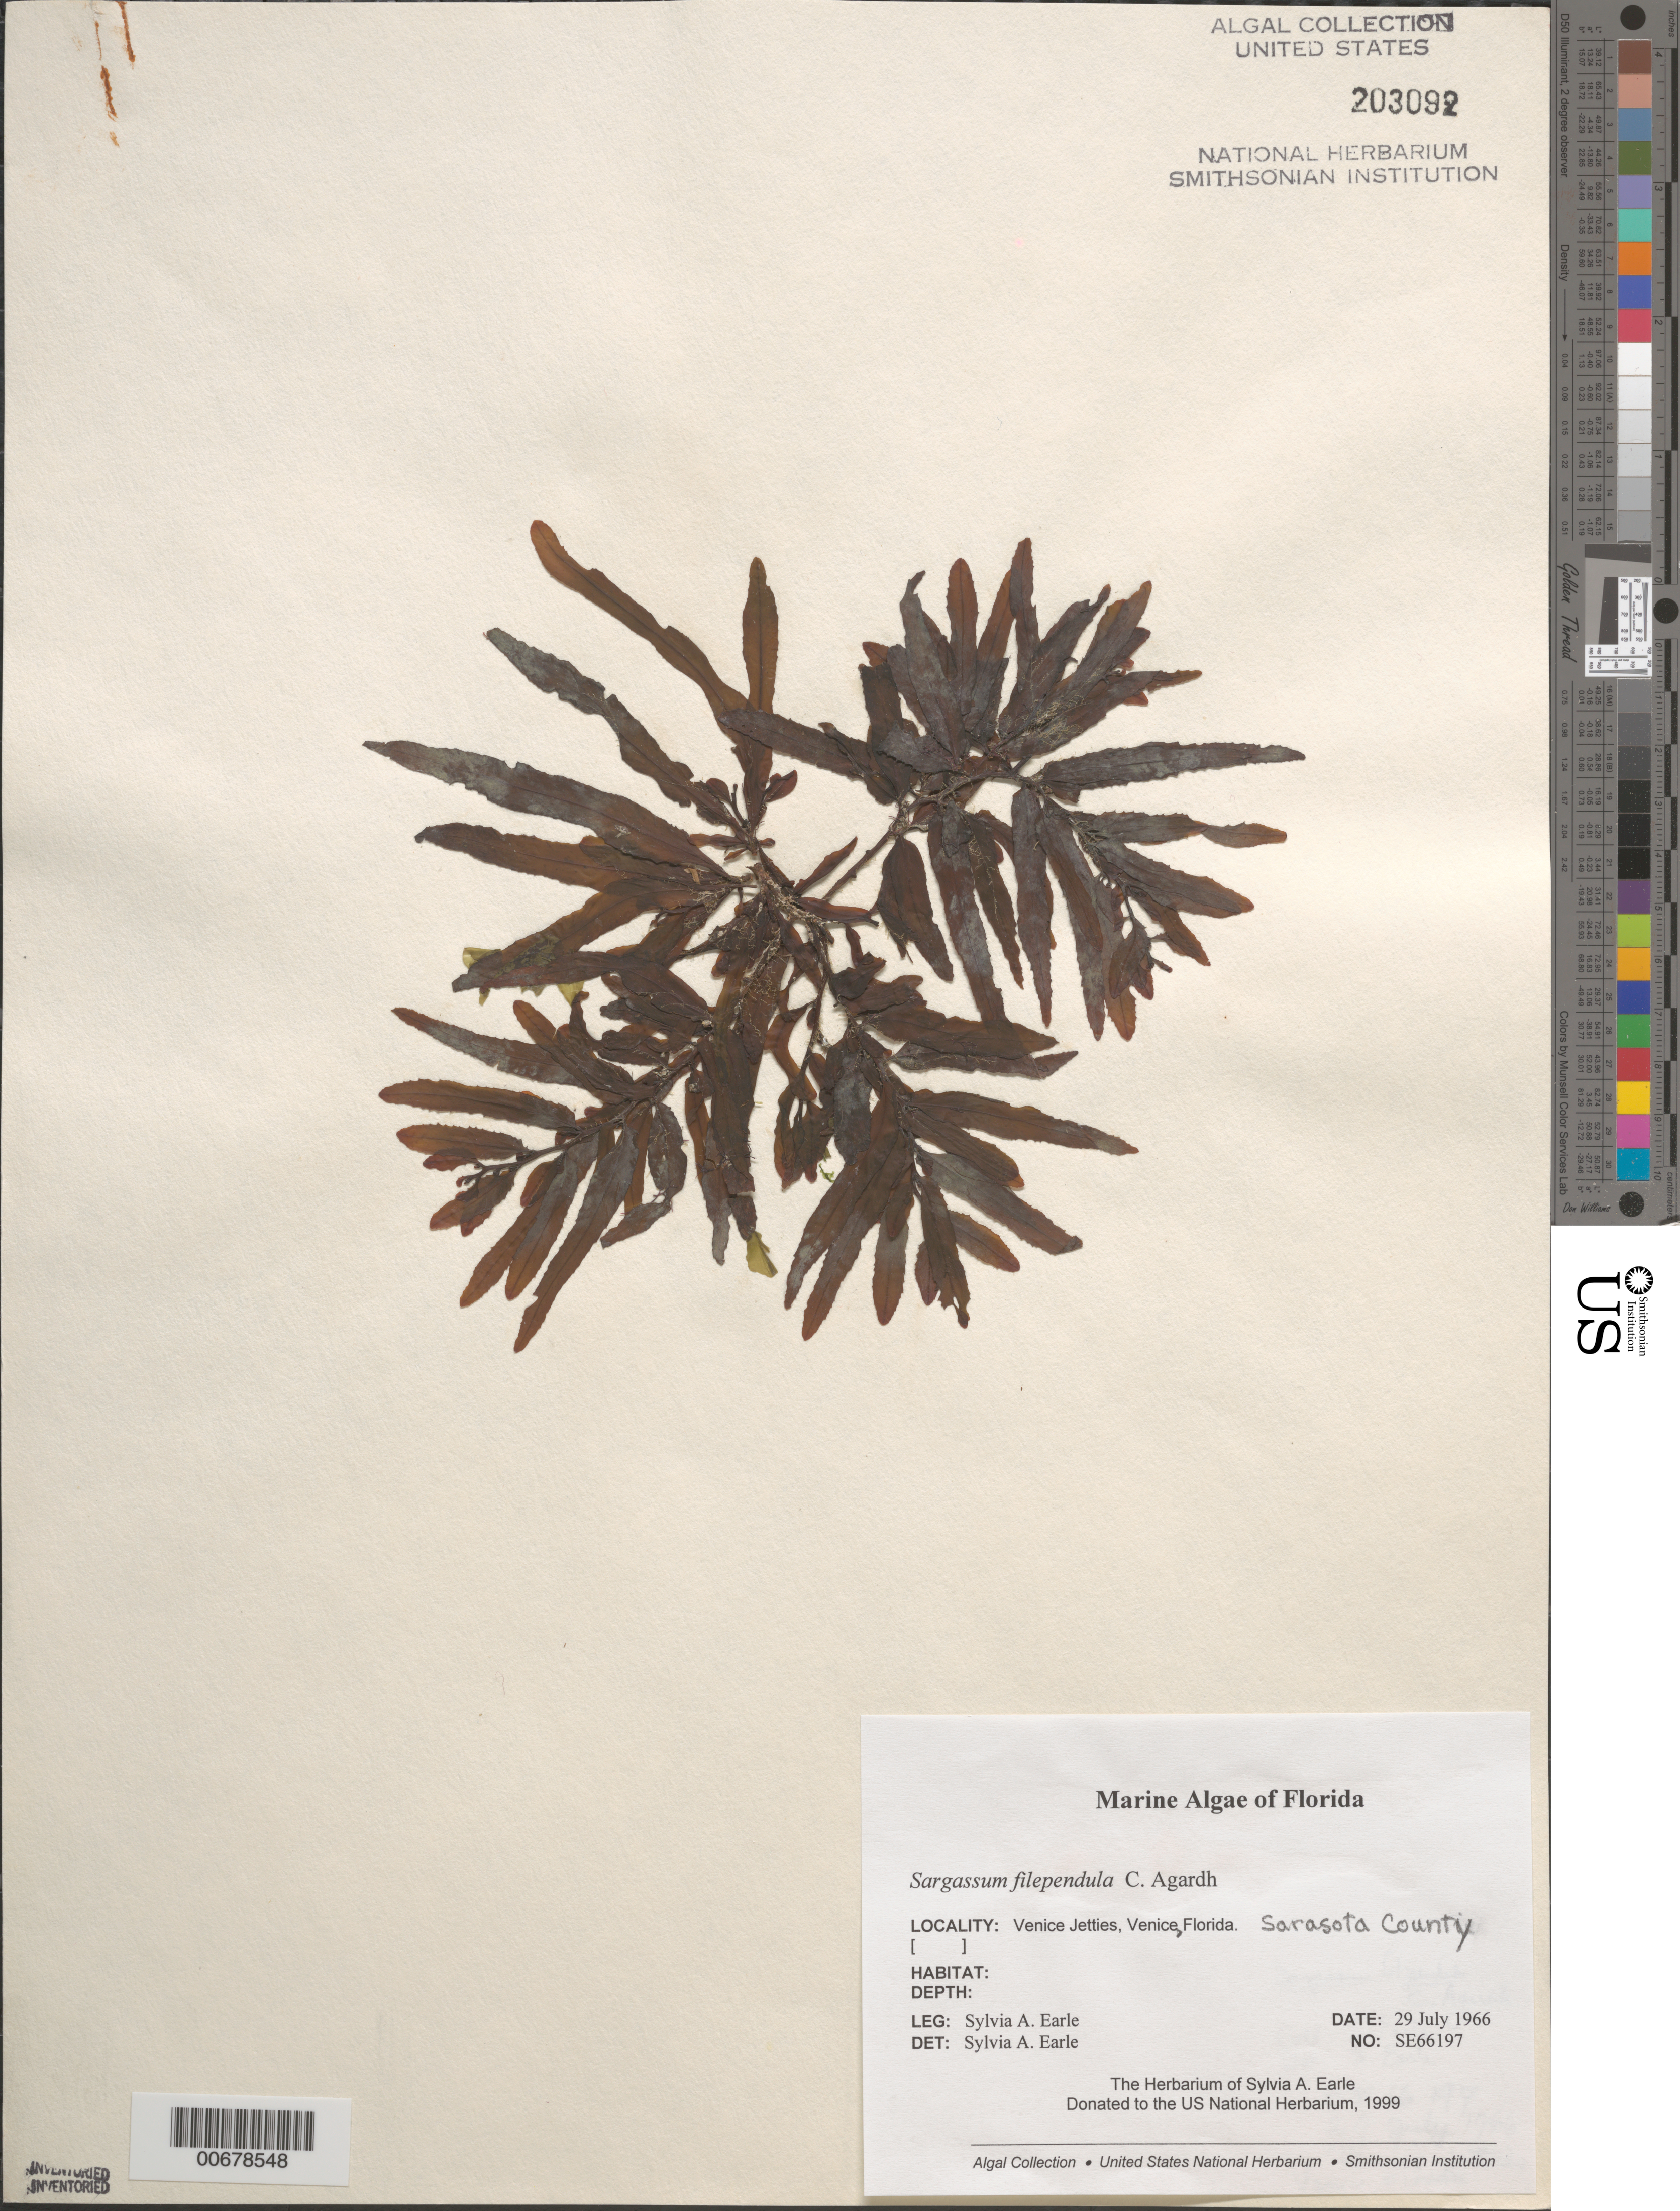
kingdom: Chromista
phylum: Ochrophyta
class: Phaeophyceae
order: Fucales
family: Sargassaceae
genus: Sargassum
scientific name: Sargassum filipendula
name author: C. Agardh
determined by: Earle, S. A.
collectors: S. A. Earle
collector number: SE 66197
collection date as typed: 29 Jul 1966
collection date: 1966-07-29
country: United States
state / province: Florida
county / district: Sarasota County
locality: Venice jetty, Venice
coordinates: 27 6.8'N, 82 28'W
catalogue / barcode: US 203092